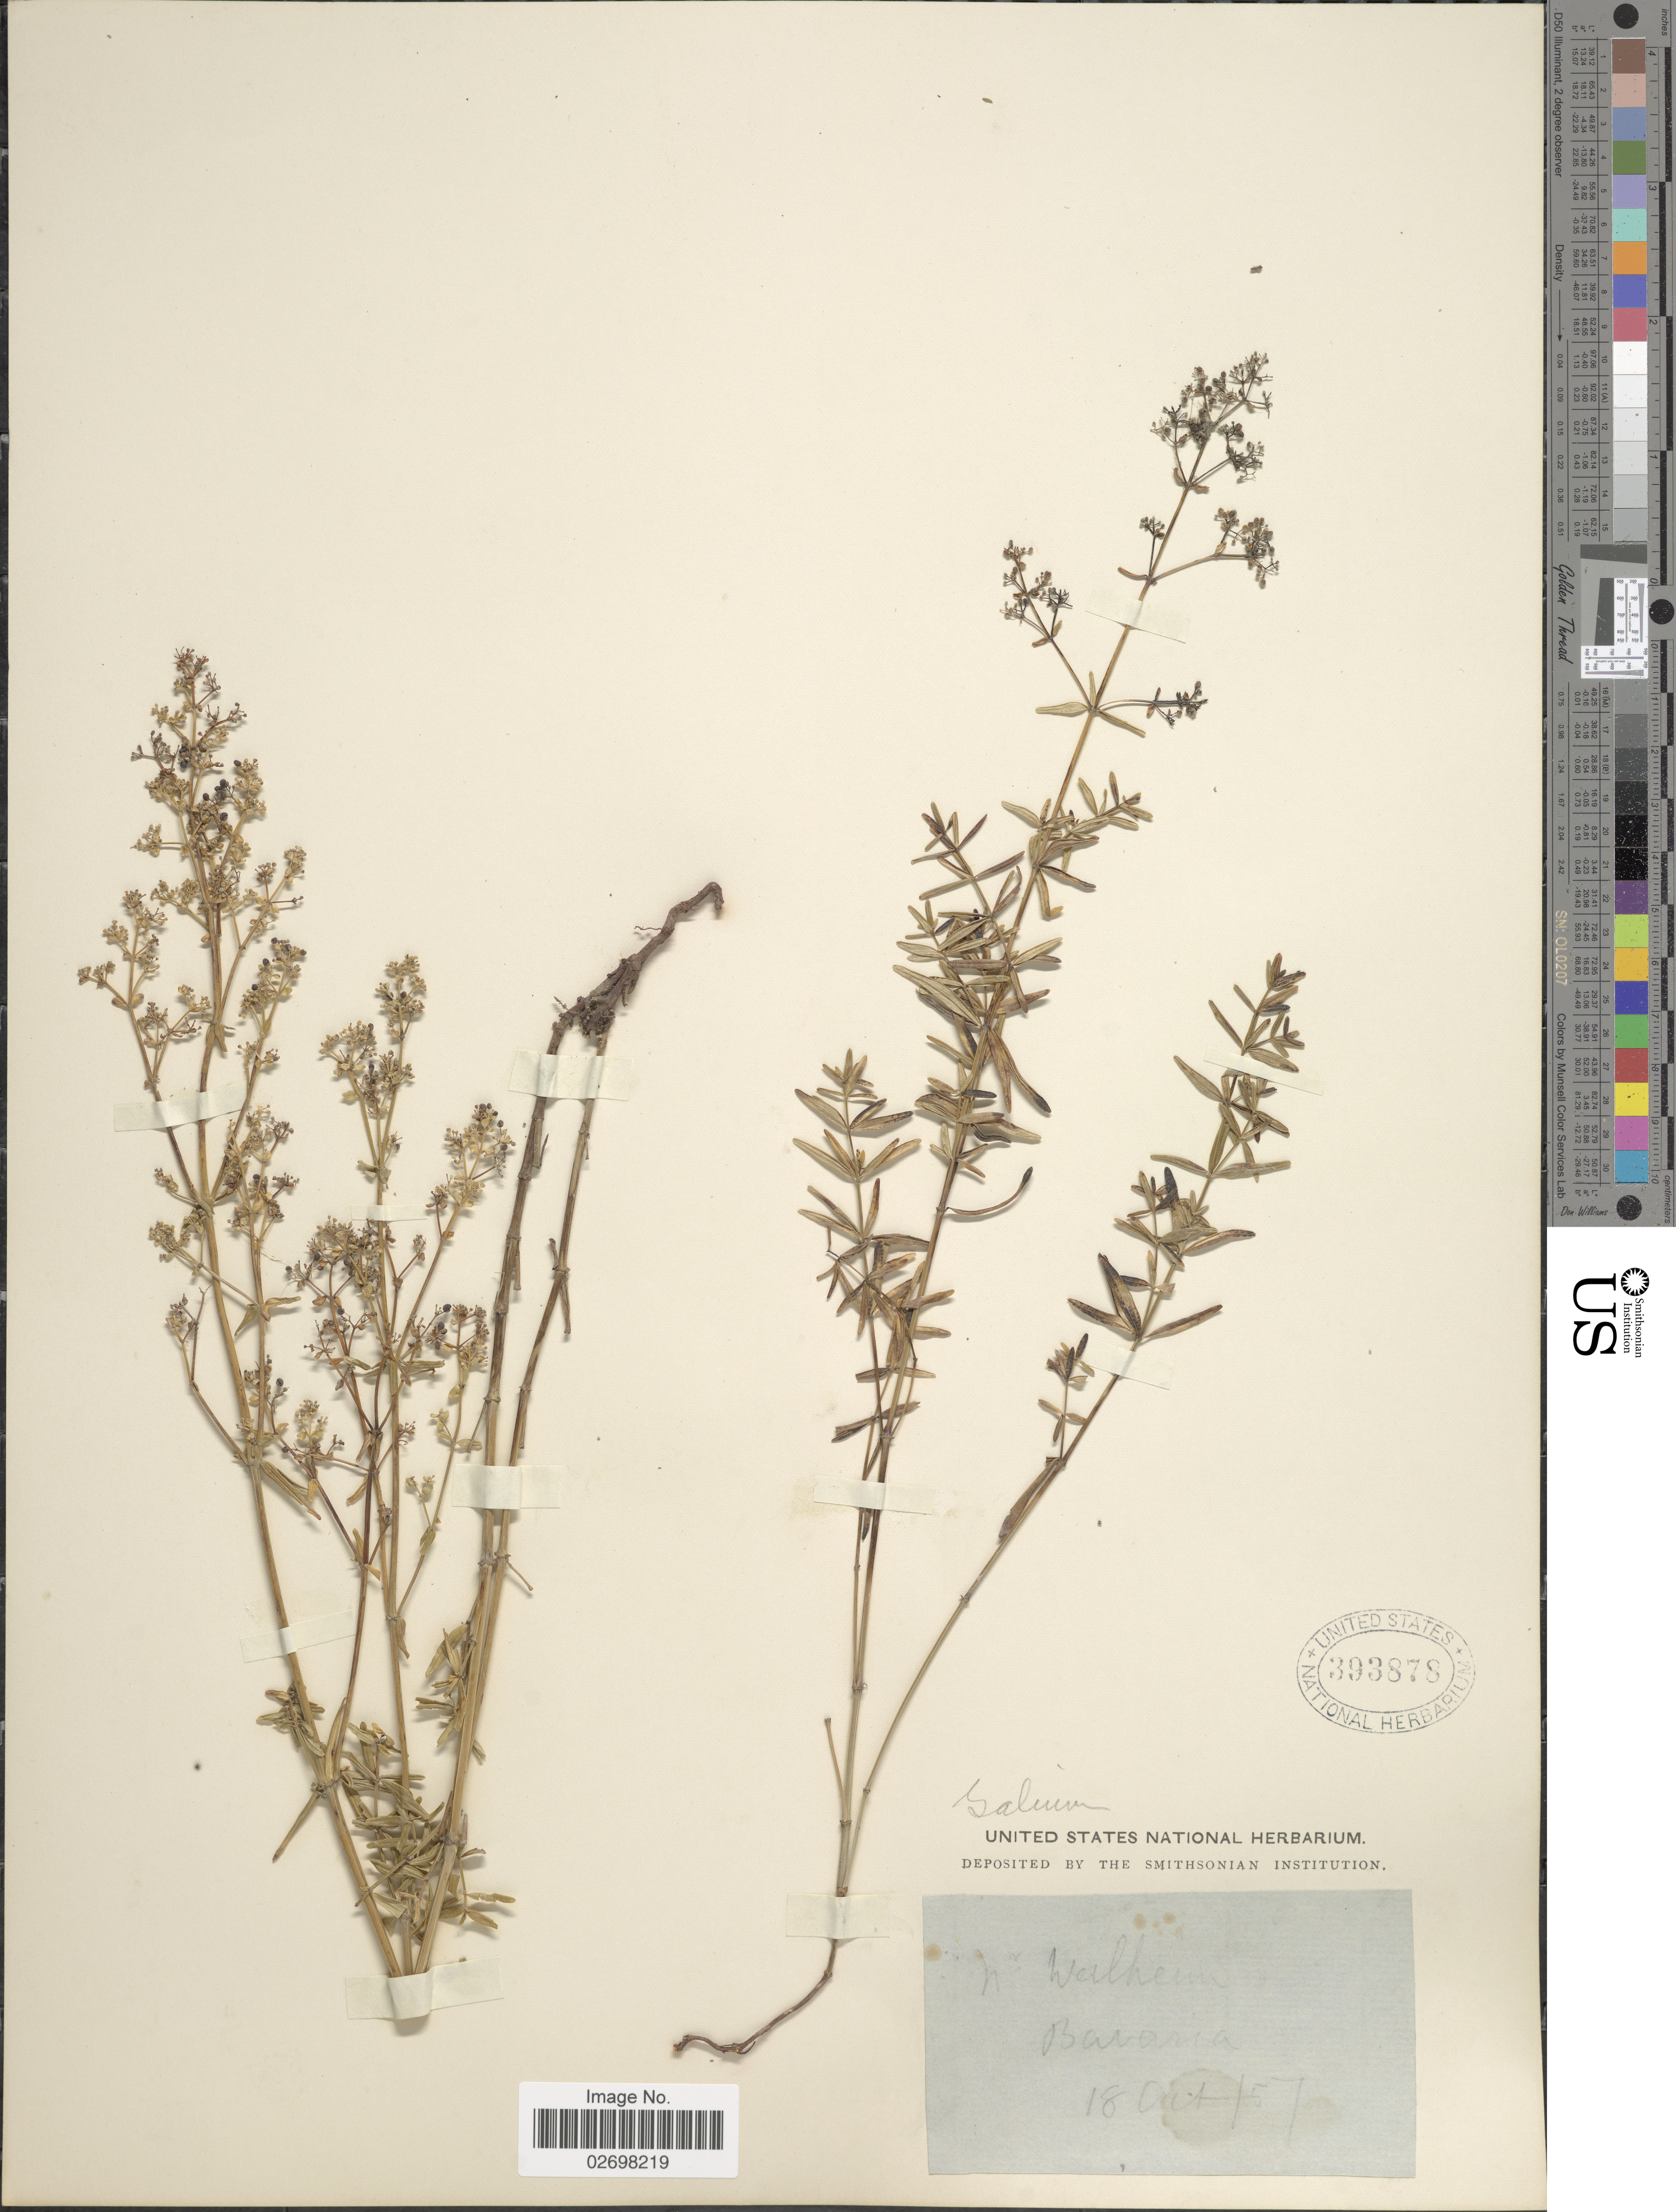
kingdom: Plantae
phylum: Tracheophyta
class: Magnoliopsida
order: Gentianales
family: Rubiaceae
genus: Galium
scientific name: Galium sp.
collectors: Weilheim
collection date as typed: Transcribed d/m/y: 18/10/57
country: Germany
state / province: Bayern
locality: Bavaria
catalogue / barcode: US 393878